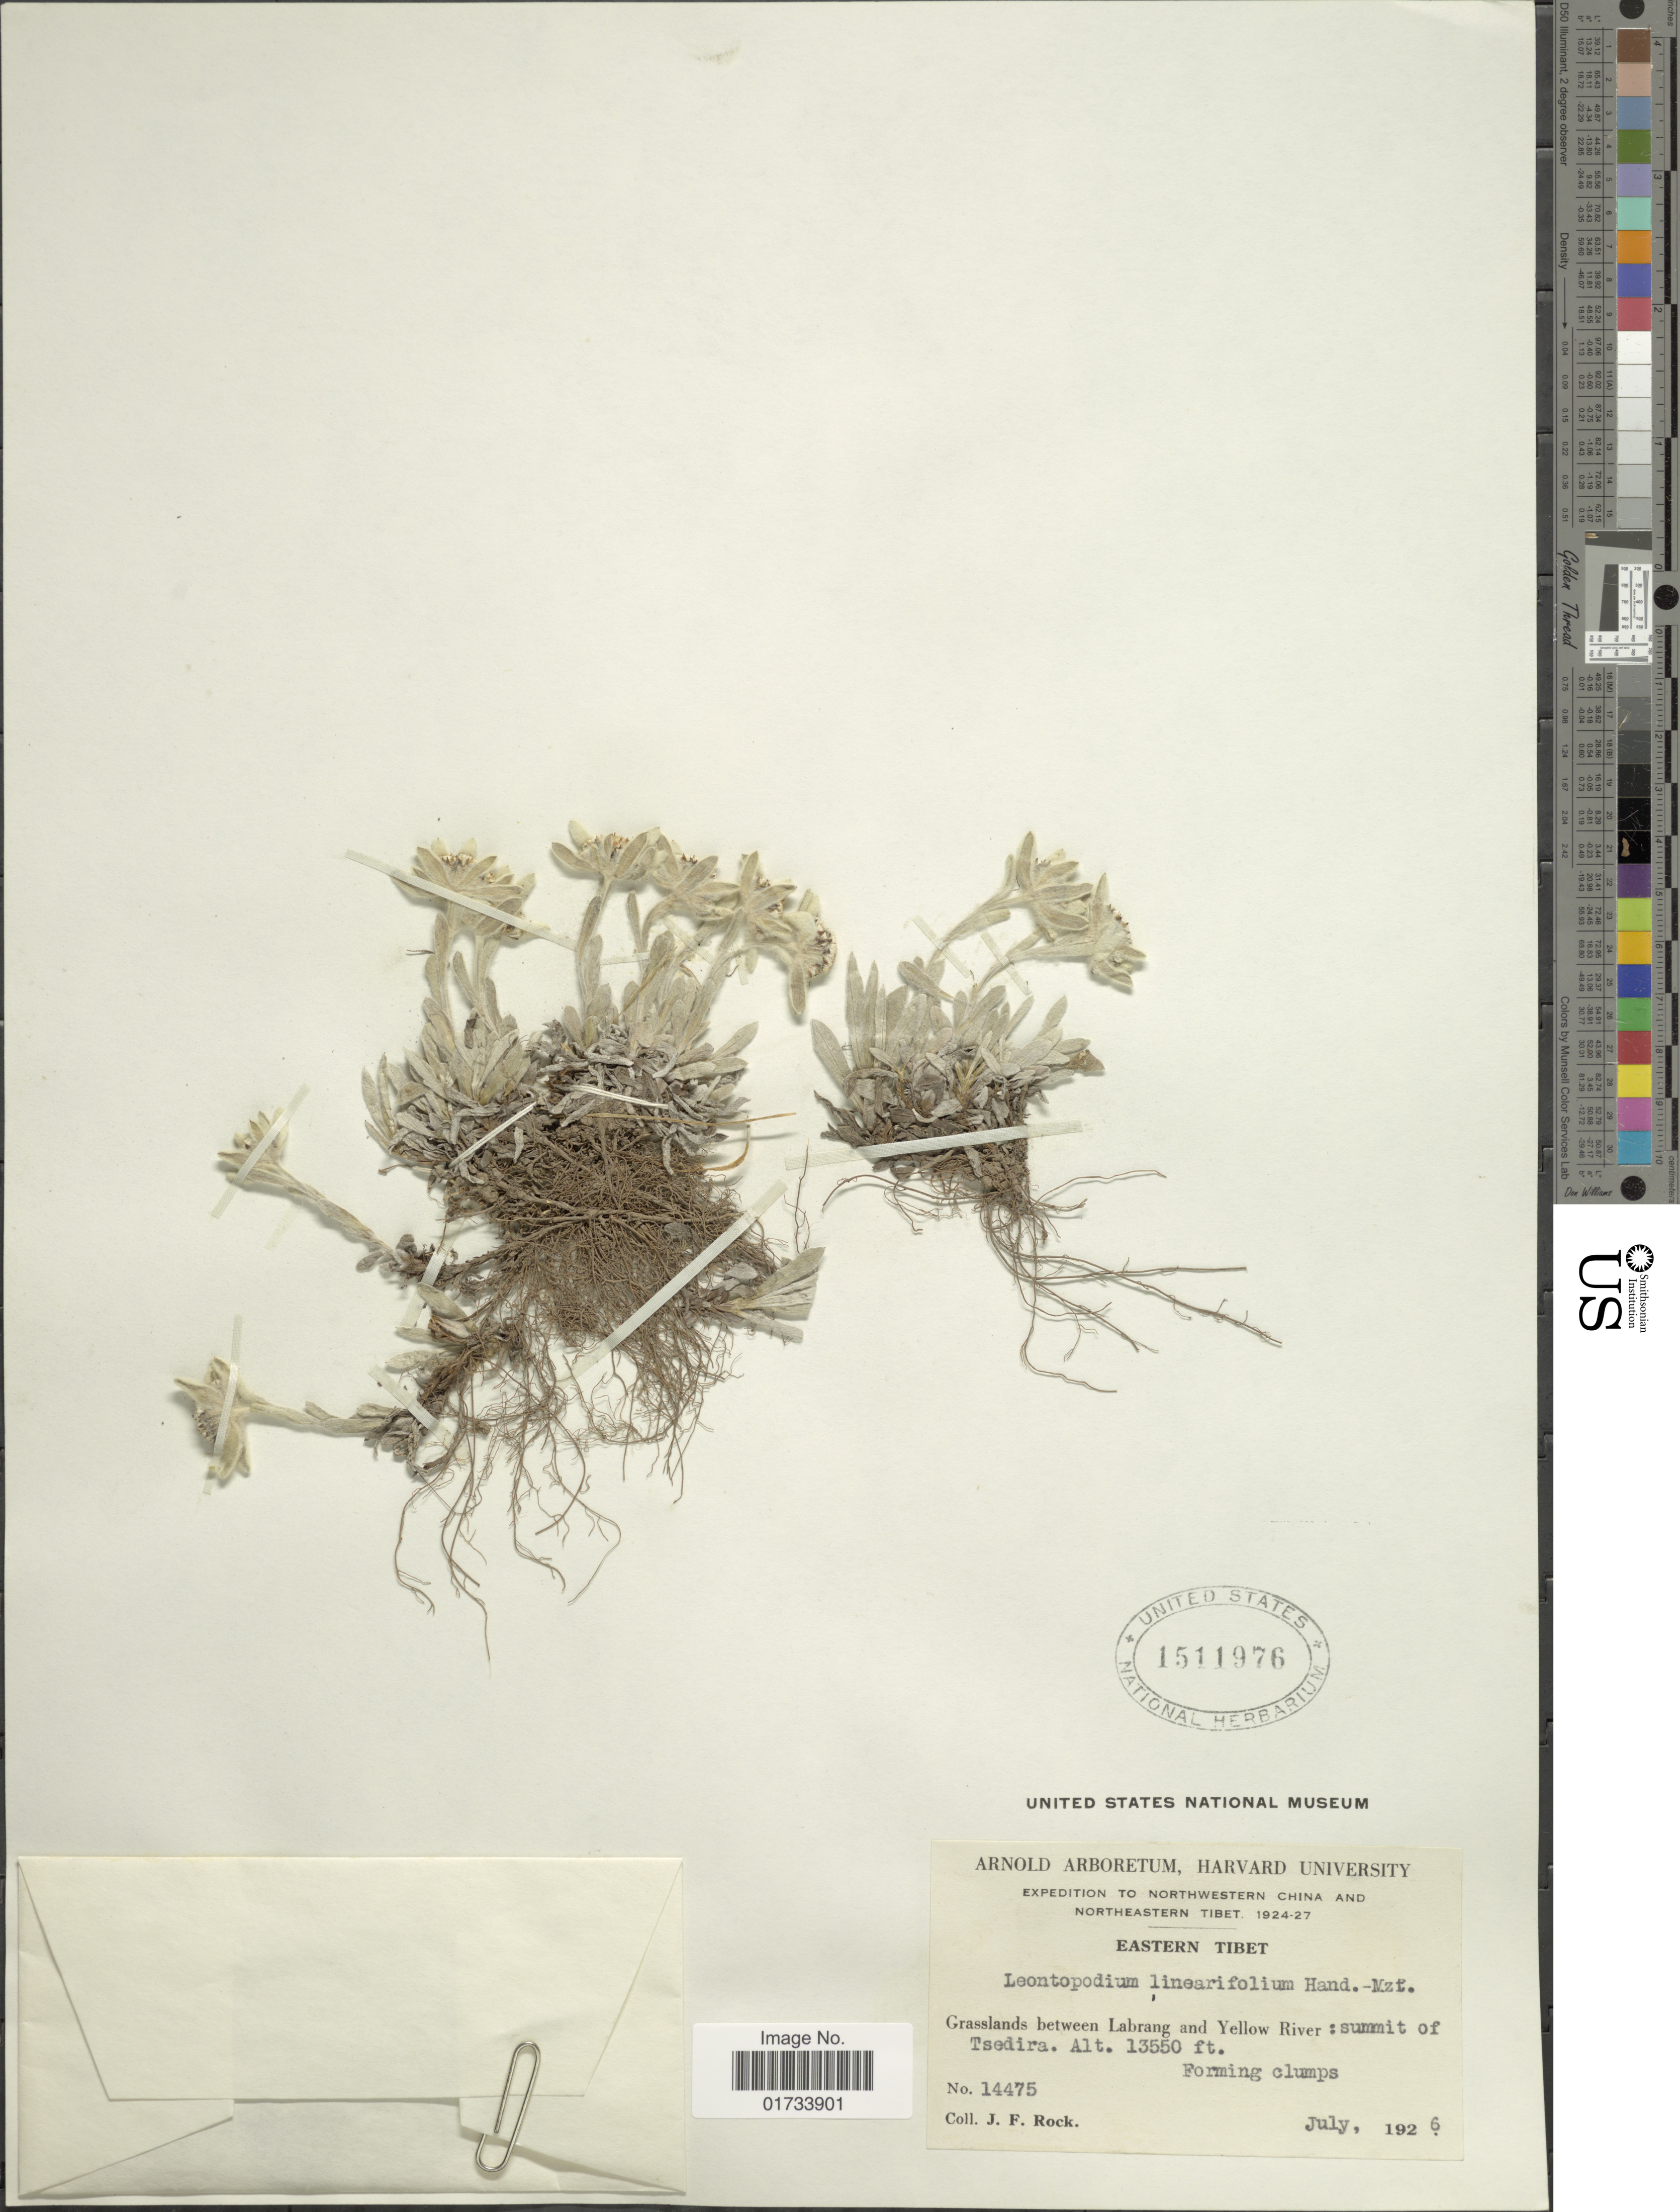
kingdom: Plantae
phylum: Tracheophyta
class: Magnoliopsida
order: Asterales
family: Asteraceae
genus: Leontopodium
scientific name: Leontopodium linearifolium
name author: Ling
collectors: J. Rock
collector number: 14475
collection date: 1926-07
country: China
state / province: Xizang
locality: Northwestern China and Northeastern Tibet, Grasslands between Labang and Yellow River: summit of Tsedira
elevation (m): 4130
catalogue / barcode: US 1511976